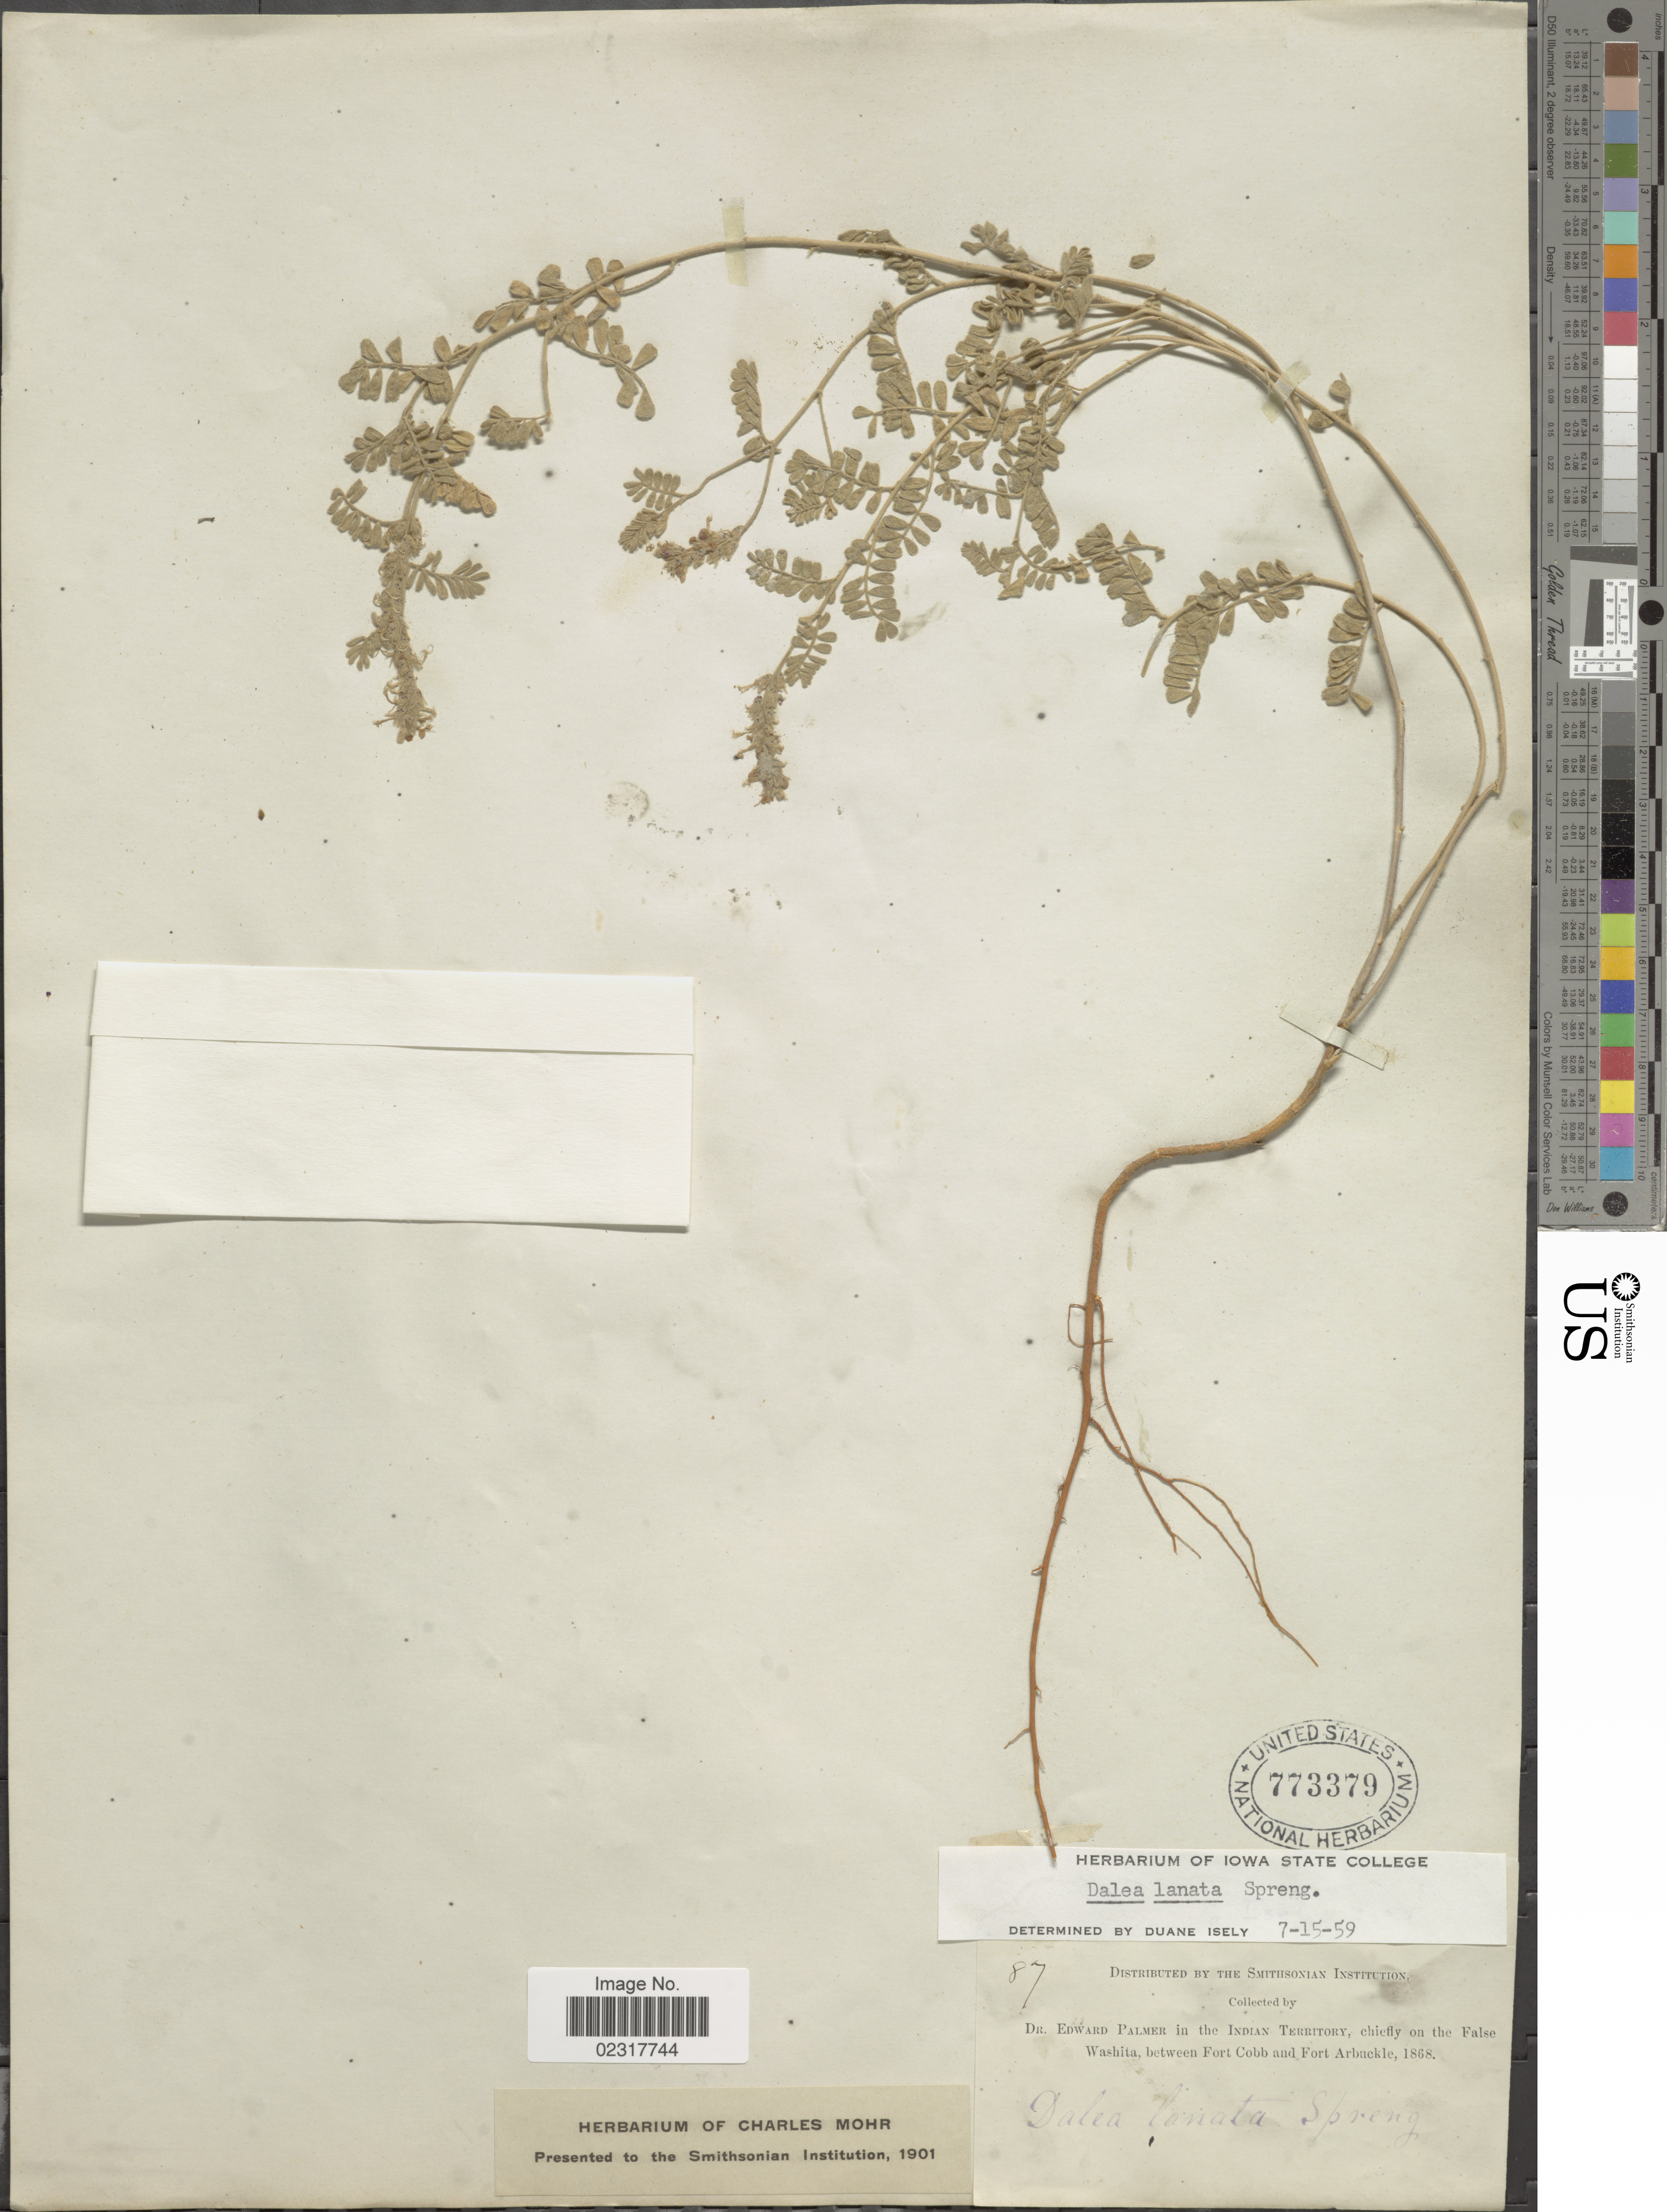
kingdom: Plantae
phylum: Tracheophyta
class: Magnoliopsida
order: Fabales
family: Fabaceae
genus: Dalea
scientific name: Dalea lanata var. lanata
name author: Spreng.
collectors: E. Palmer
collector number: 87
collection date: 1868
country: United States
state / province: Oklahoma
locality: Indian Territory, False Washita, between Fort Cobb and Fort Arbuckle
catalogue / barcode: US 773379